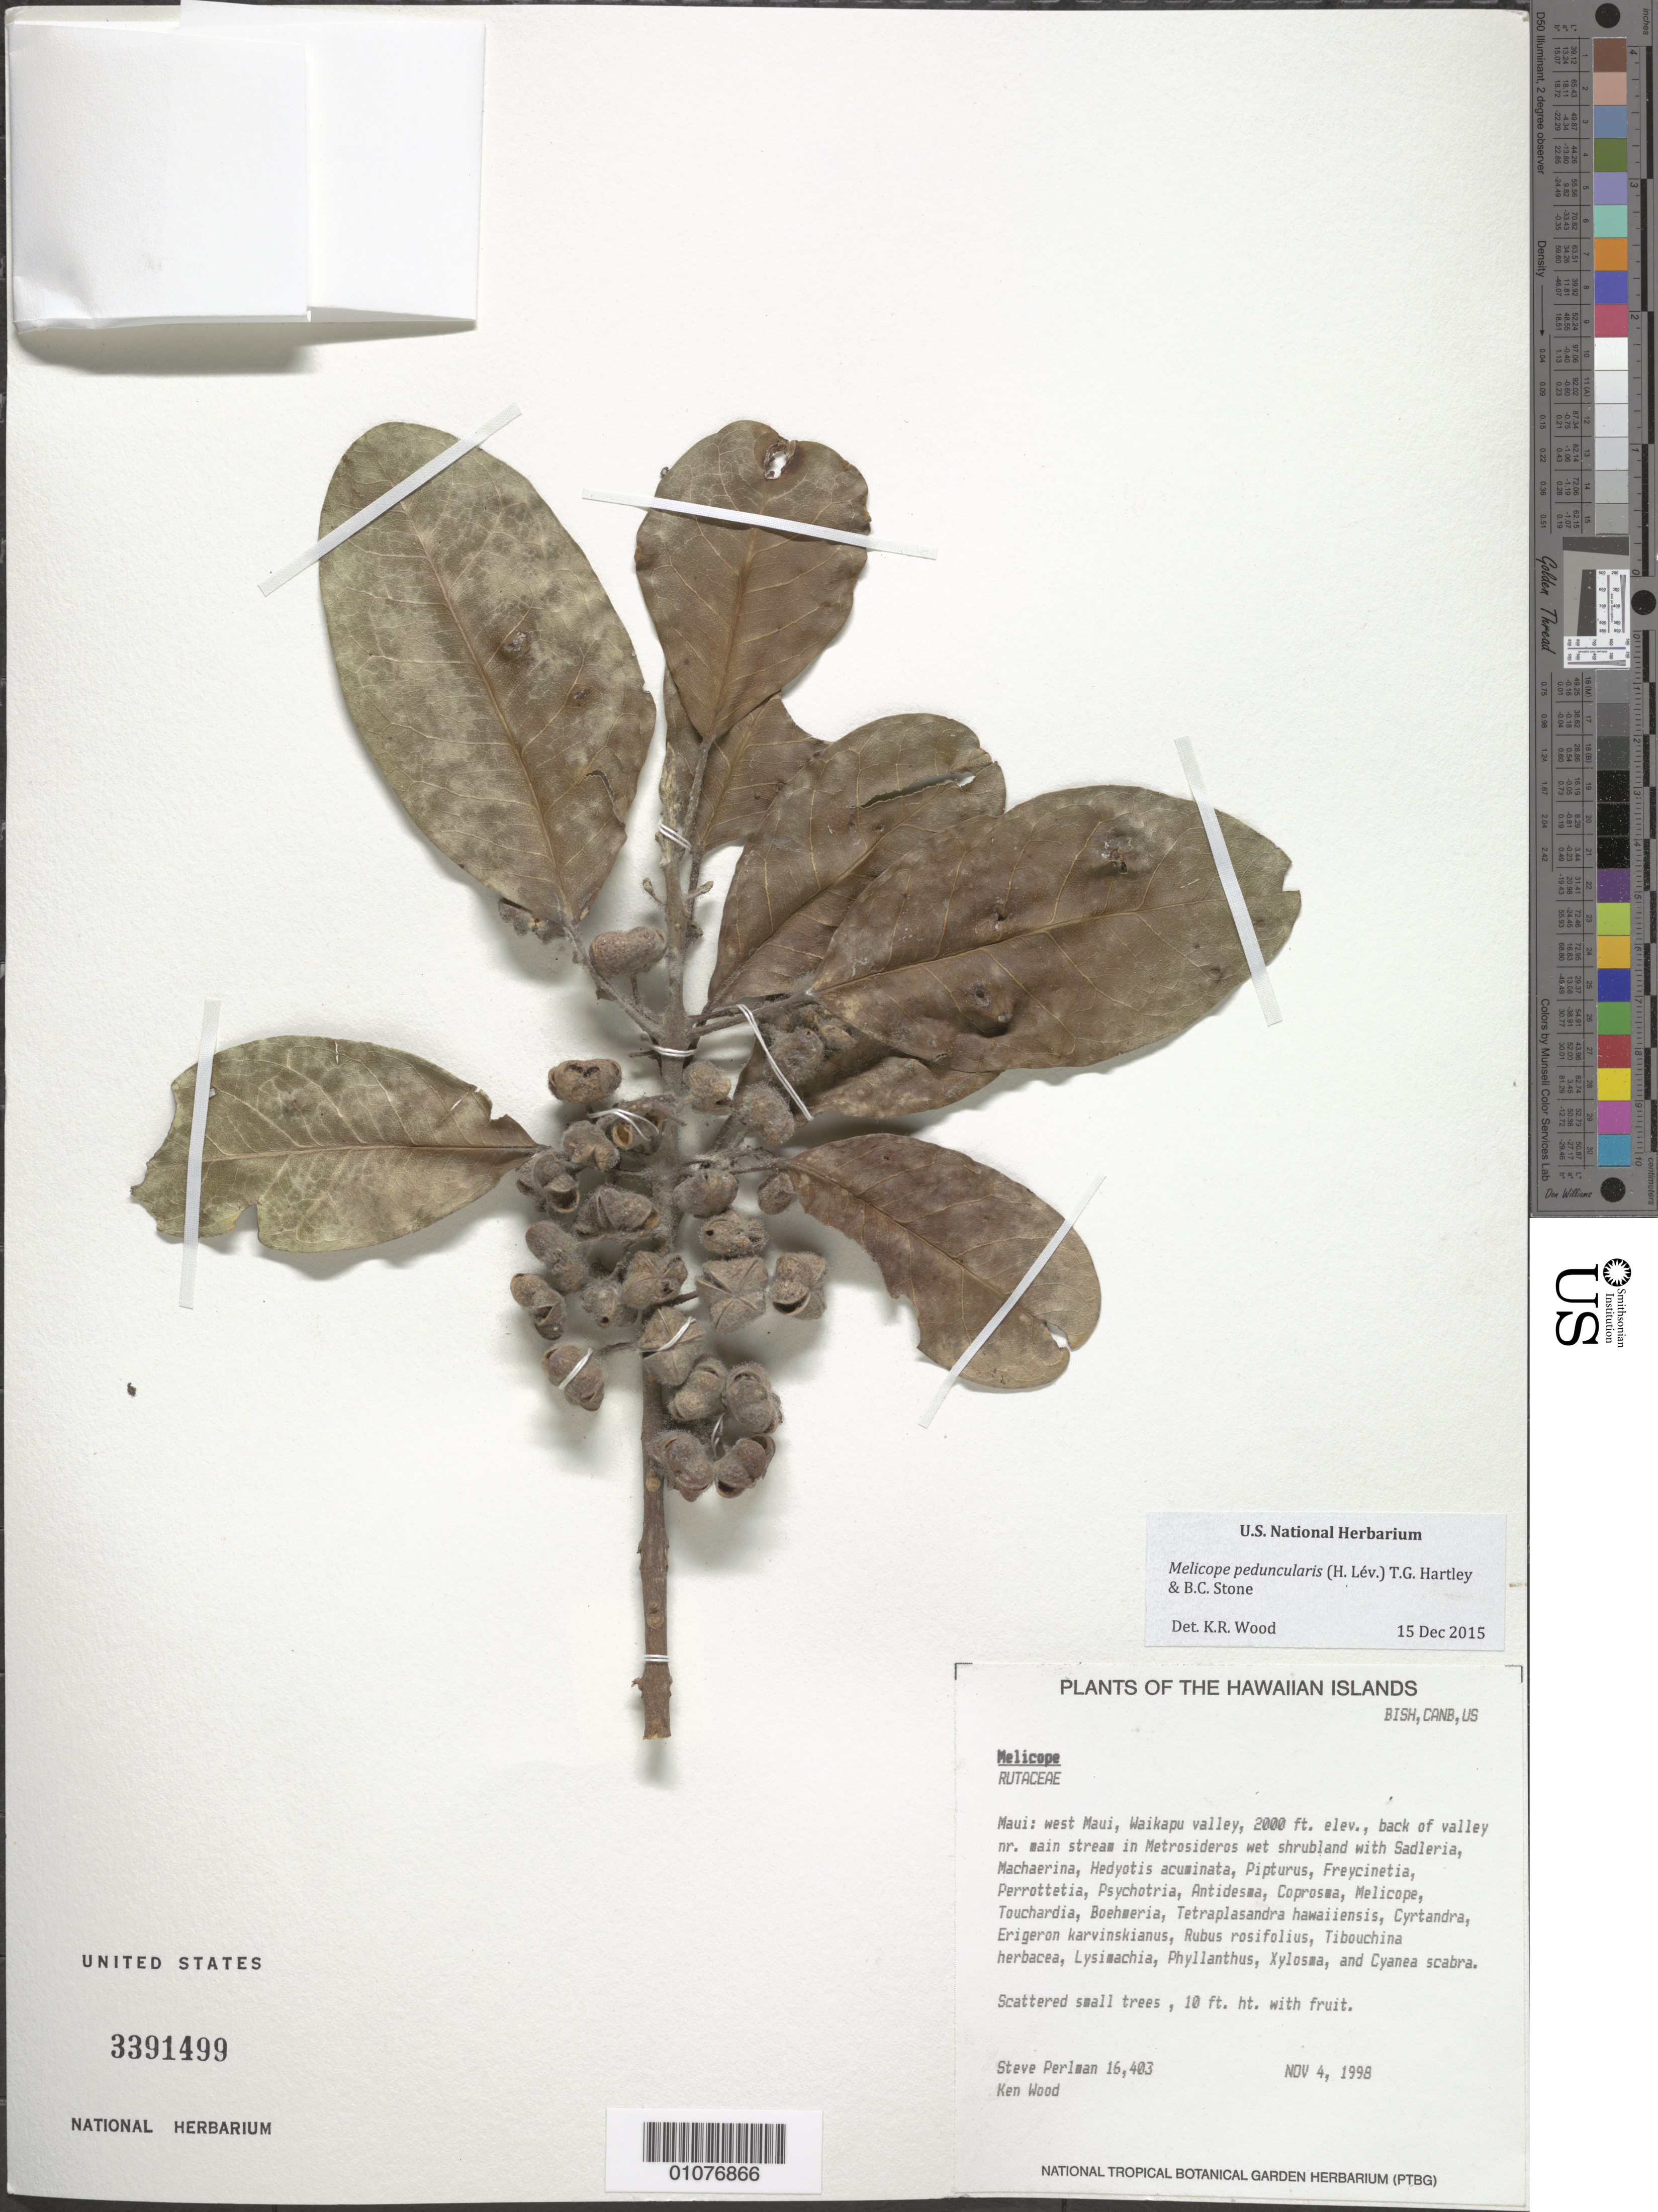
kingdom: Plantae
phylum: Tracheophyta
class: Magnoliopsida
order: Sapindales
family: Rutaceae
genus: Melicope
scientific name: Melicope peduncularis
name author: (H. Lév.) T.G. Hartley & B.C. Stone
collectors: S. P. Perlman & K. R. Wood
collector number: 16403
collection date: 1998-11-04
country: United States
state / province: Hawaii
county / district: Maui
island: Maui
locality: W Maui, Waikapu valley, back of valley nr. main stream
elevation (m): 610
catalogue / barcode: US 3391499